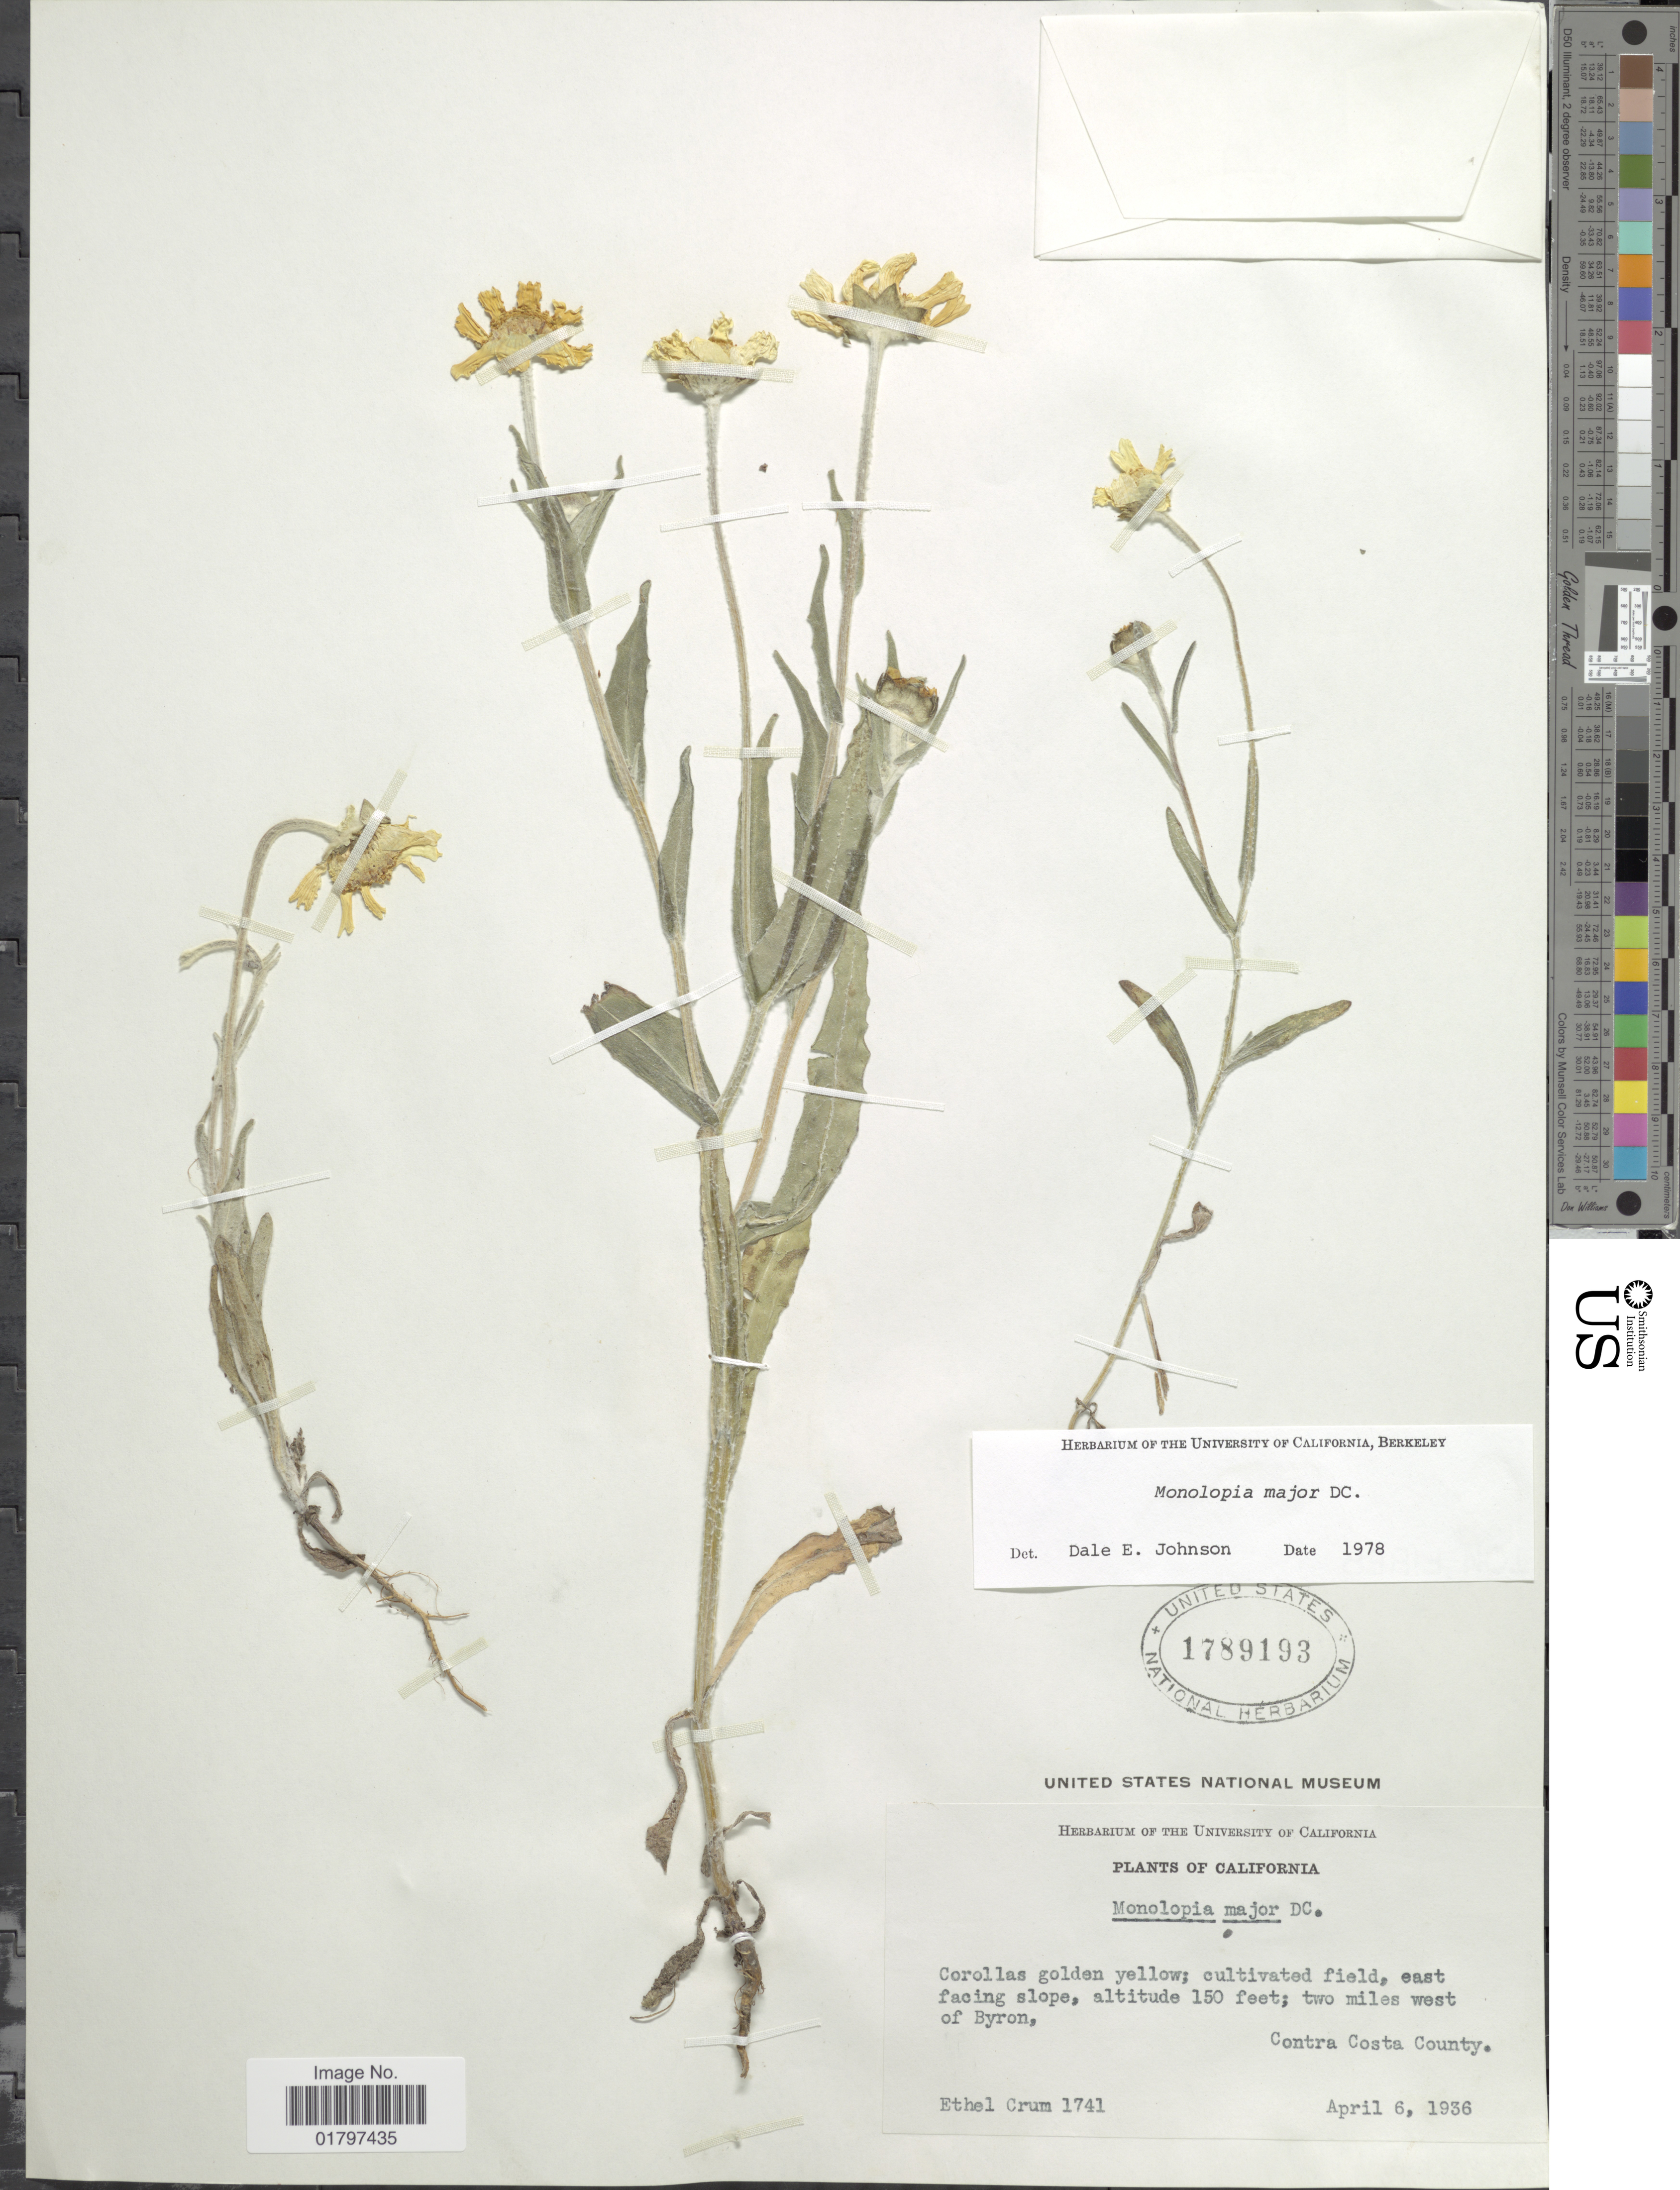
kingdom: Plantae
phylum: Tracheophyta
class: Magnoliopsida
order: Asterales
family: Asteraceae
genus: Monolopia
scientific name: Monolopia major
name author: DC.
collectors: E. K. Crum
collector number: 1741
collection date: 1936-04-06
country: United States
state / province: California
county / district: Contra Costa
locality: East facing slope, two miles west of Byron. Contra Costa County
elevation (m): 46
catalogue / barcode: US 1789193